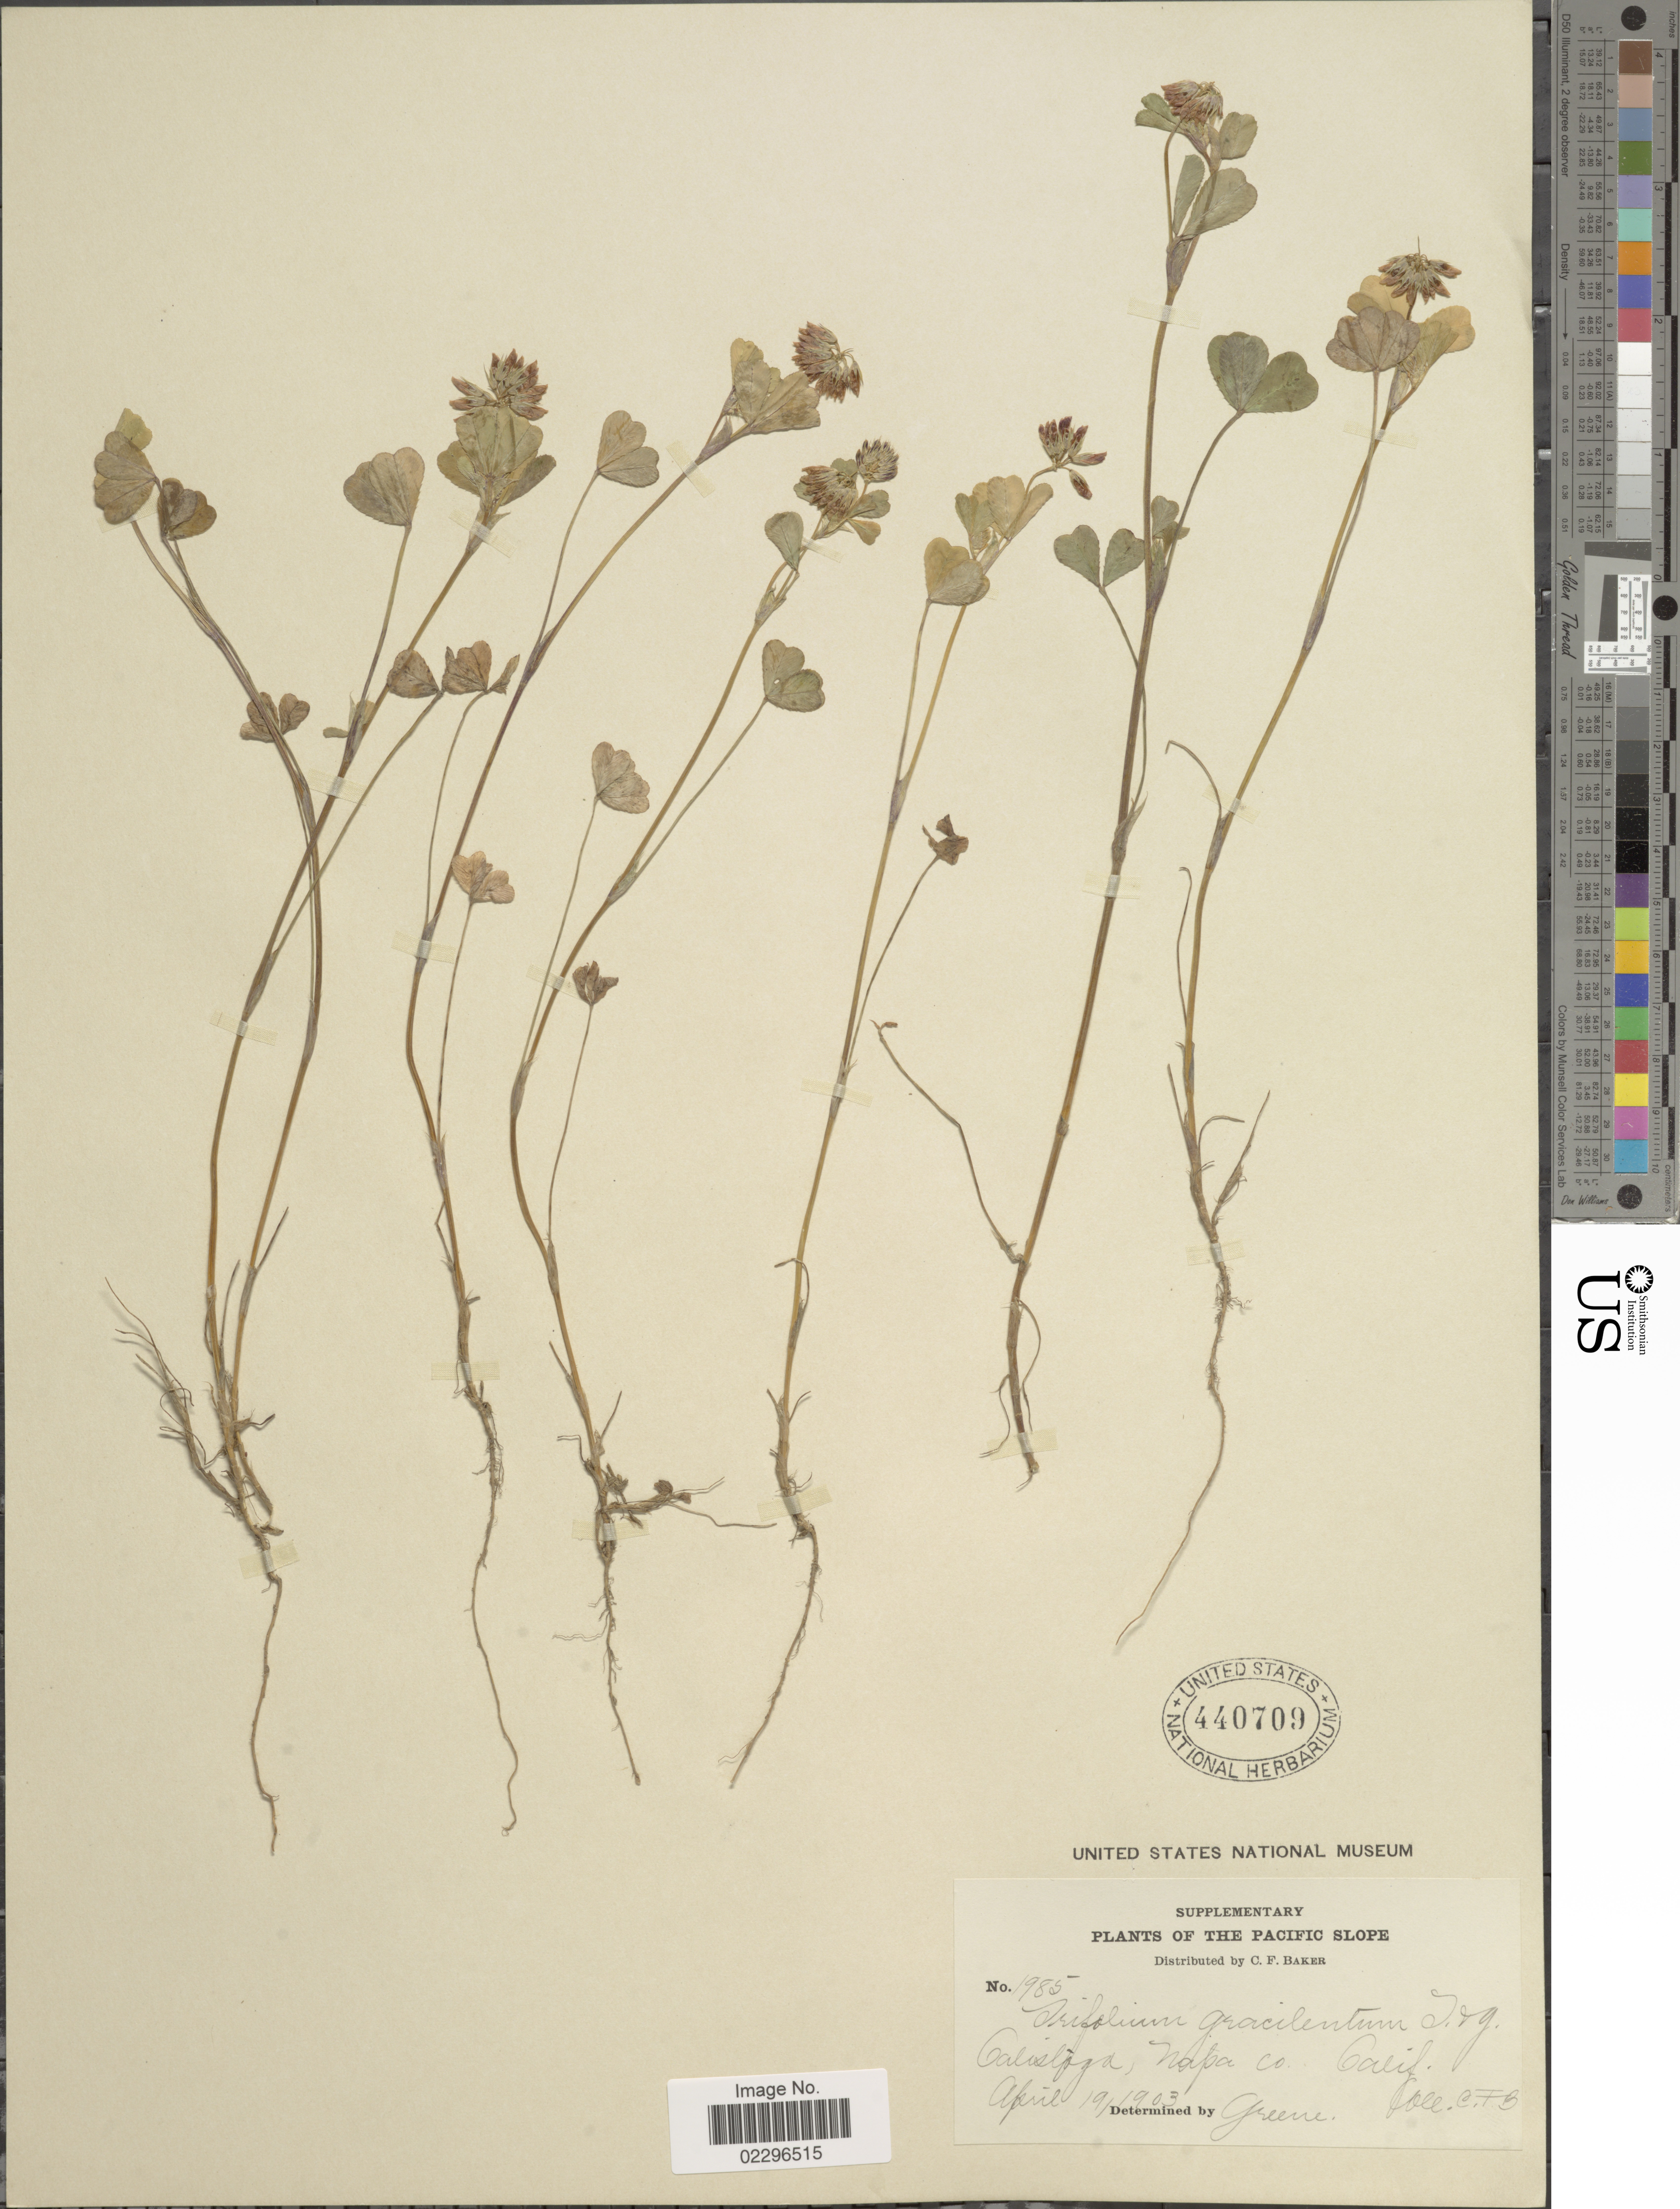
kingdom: Plantae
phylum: Tracheophyta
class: Magnoliopsida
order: Fabales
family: Fabaceae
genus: Trifolium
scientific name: Trifolium gracilentum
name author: Torr. & A. Gray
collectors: C. F. Baker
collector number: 1985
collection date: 1903-04-19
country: United States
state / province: California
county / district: Napa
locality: The Pacific Slope, Calisloga, Napa Co., Calif.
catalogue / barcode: US 440709